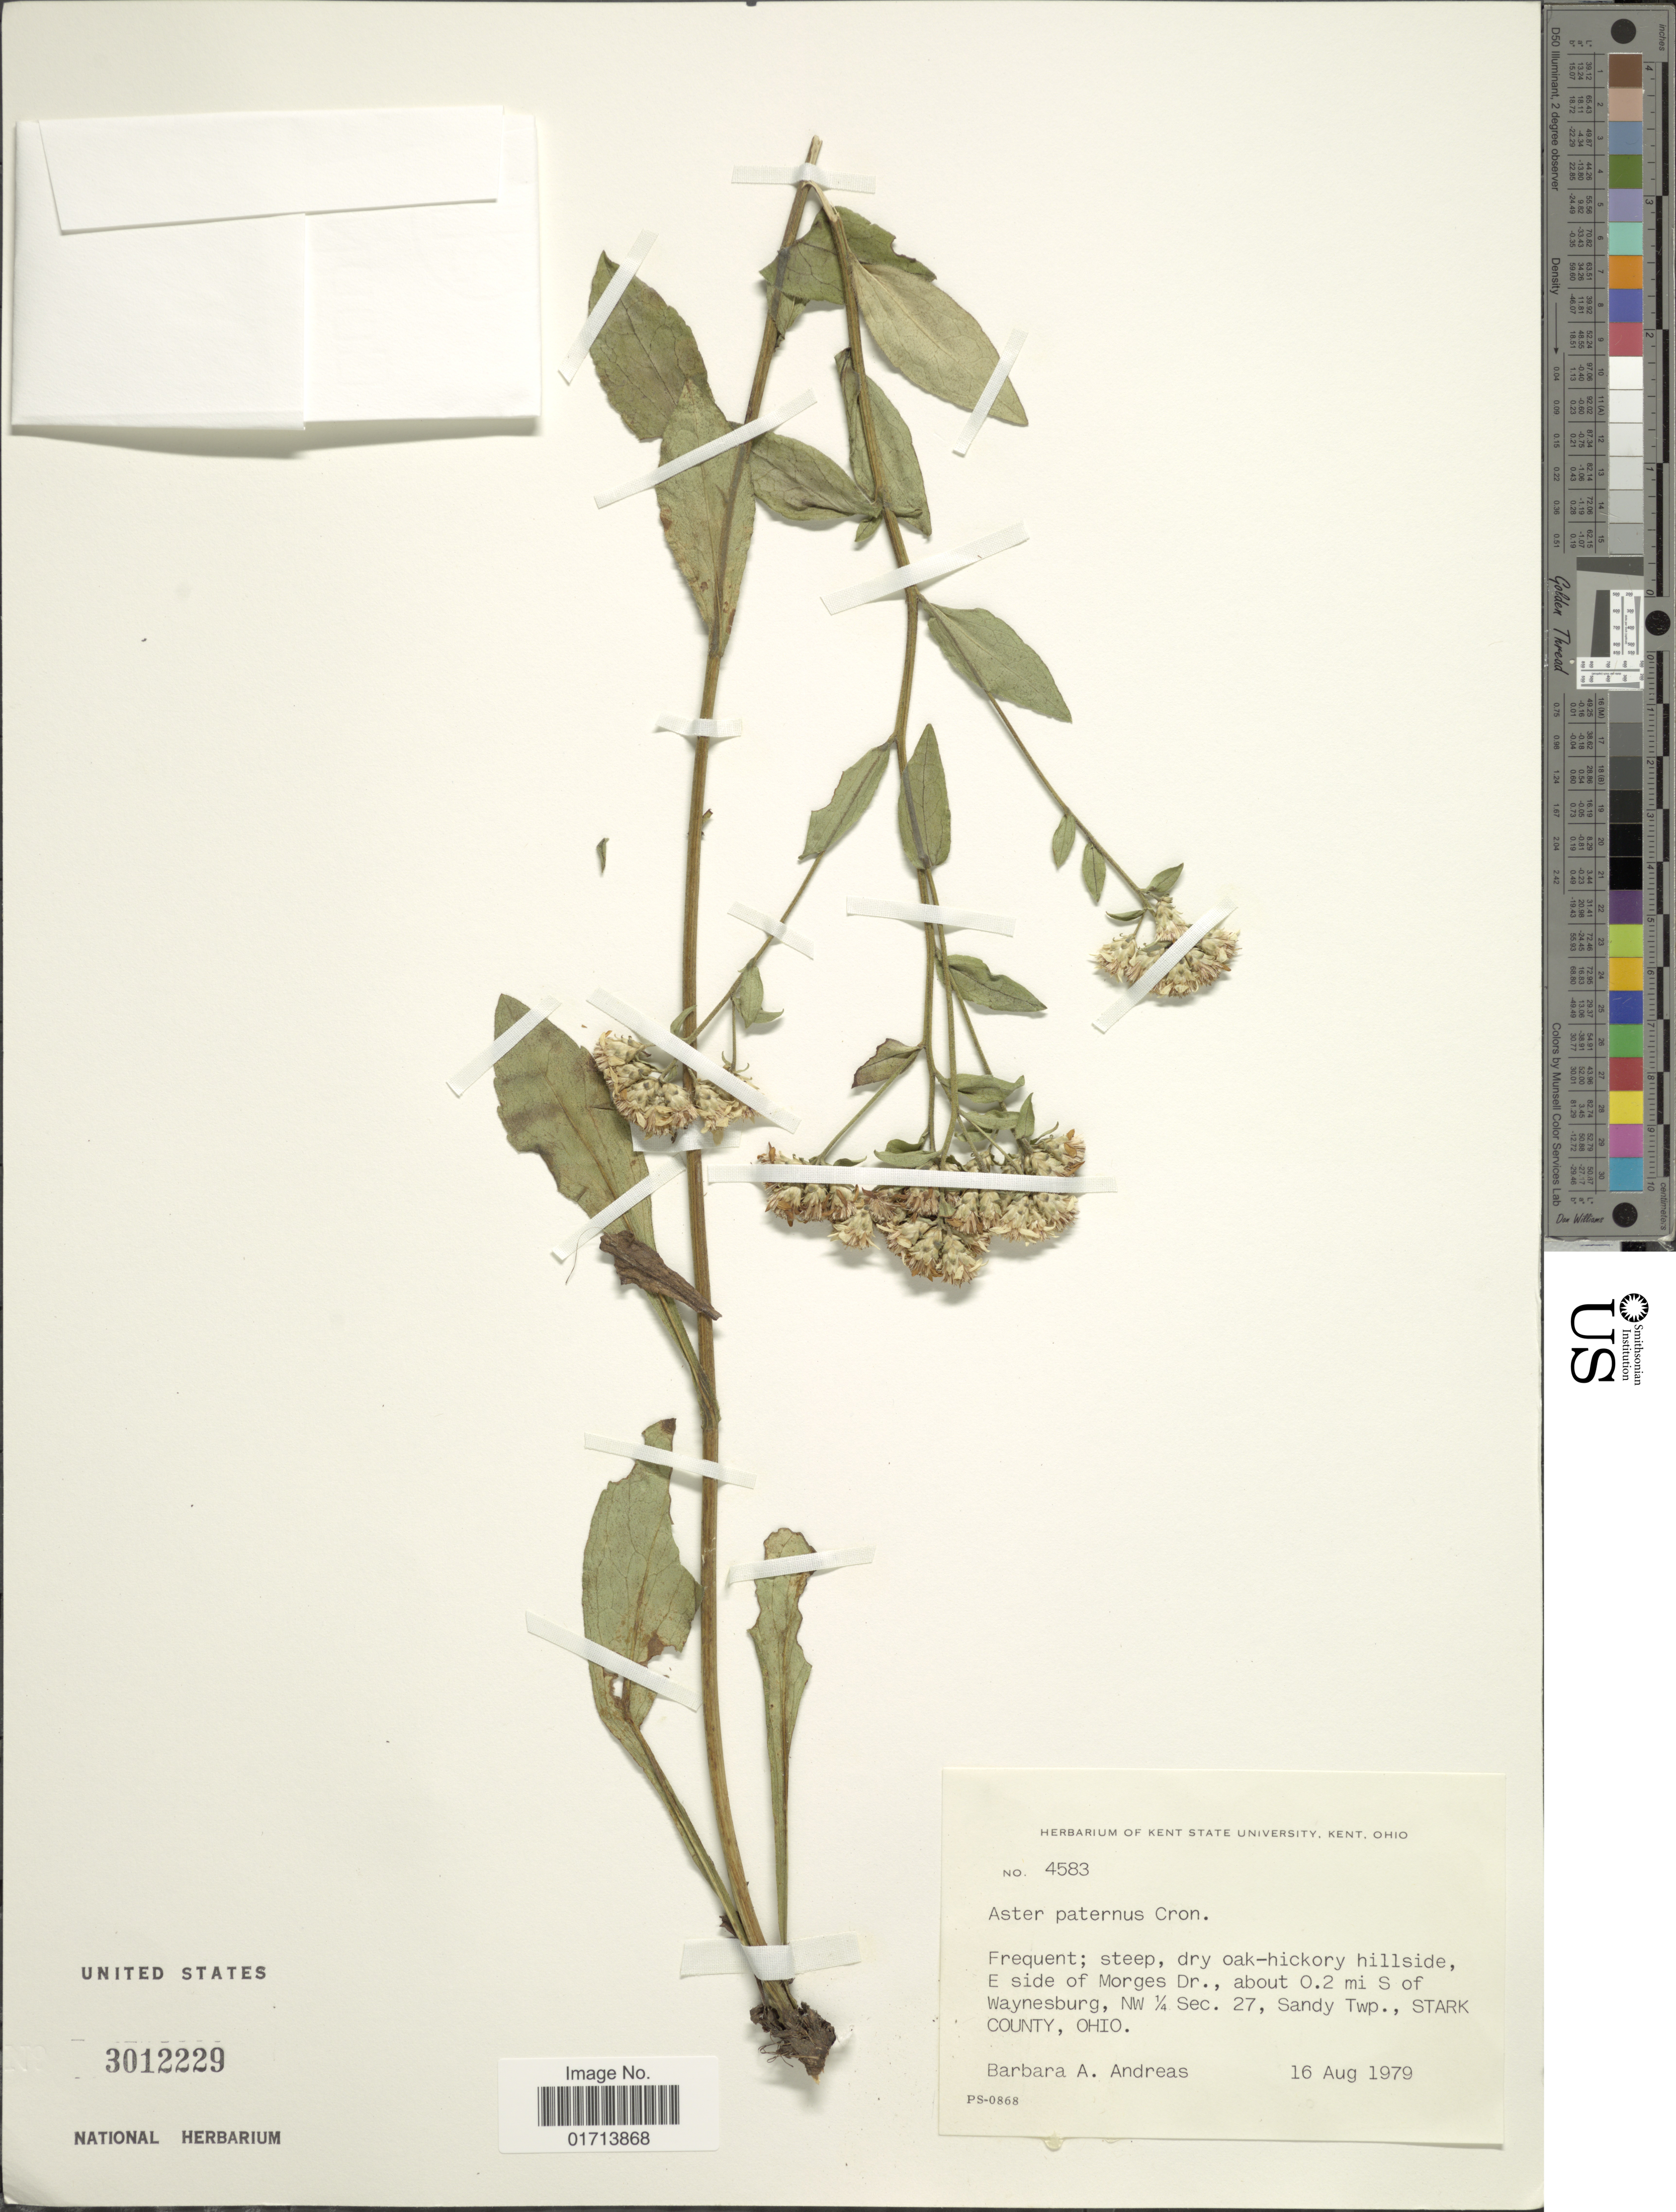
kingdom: Plantae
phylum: Tracheophyta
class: Magnoliopsida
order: Asterales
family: Asteraceae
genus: Sericocarpus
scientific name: Sericocarpus asteroides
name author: (L.) Britton, Stearns & Poggenb.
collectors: B. A. Andreas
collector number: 4583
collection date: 1979-08-16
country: United States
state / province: Ohio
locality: About 0.2 mi S of Waynesburg, NW 1/4 Sec. 27, Sandy TWP, Stark County, Ohio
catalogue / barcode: US 3012229